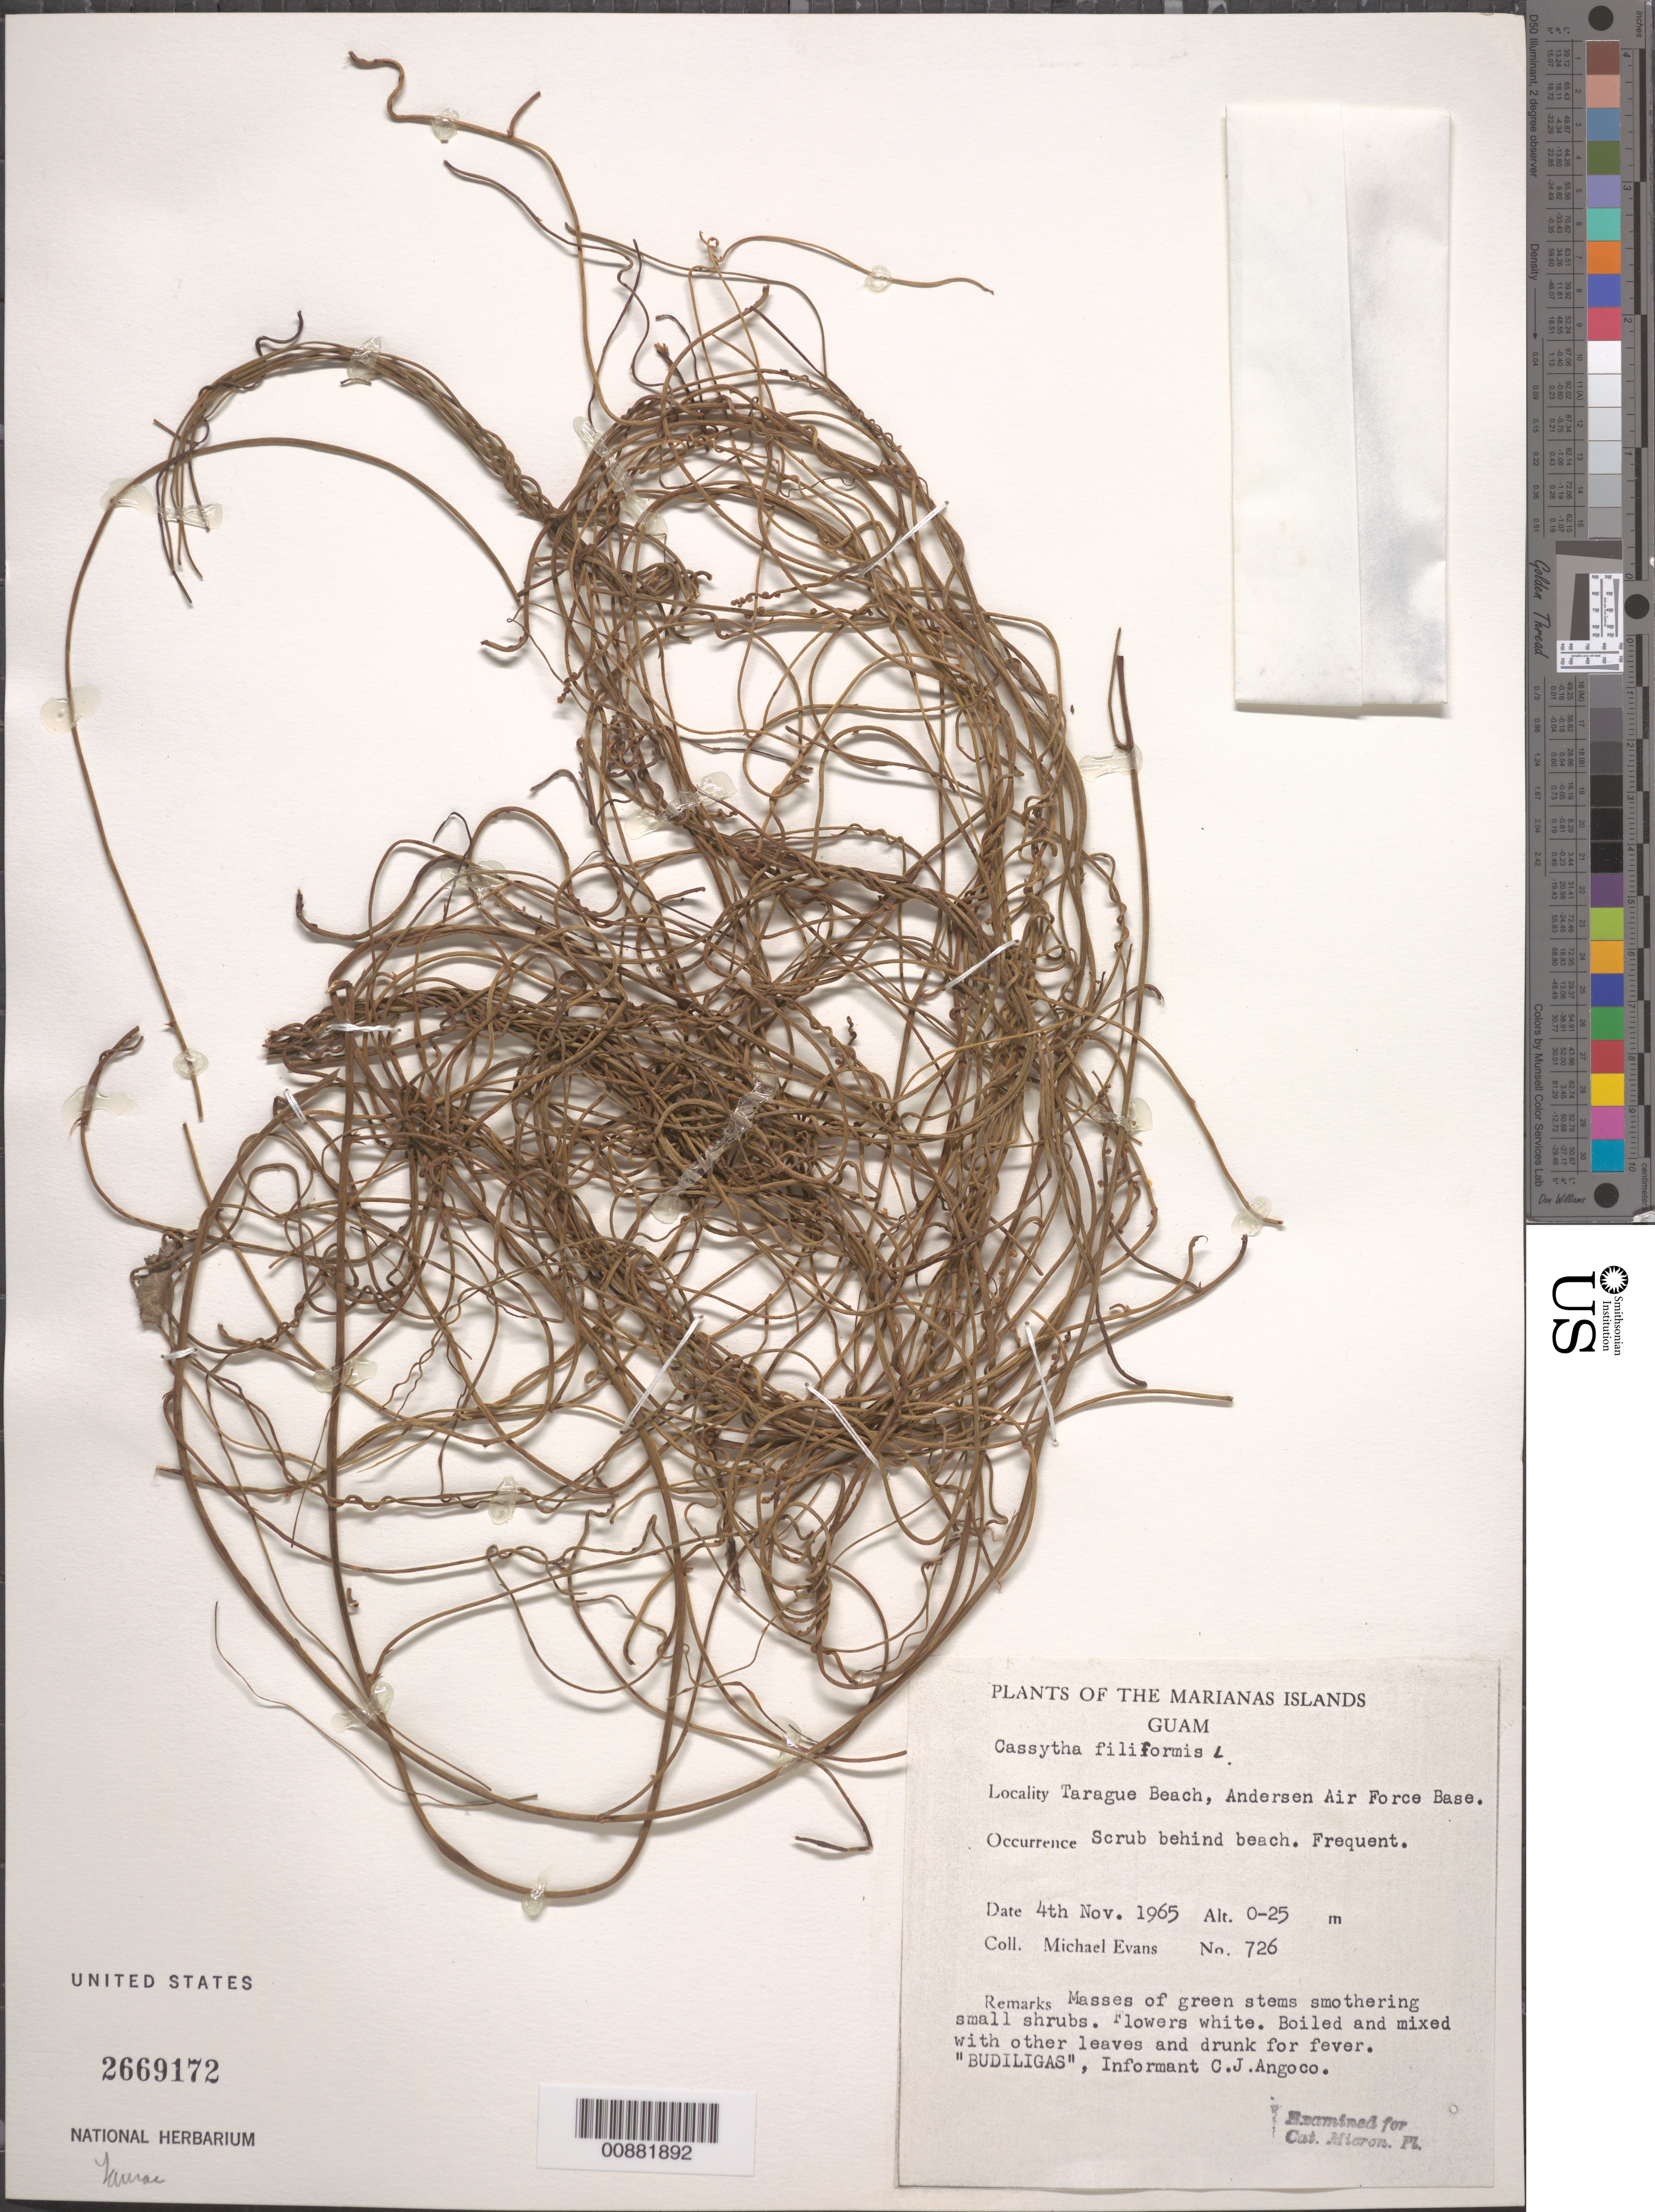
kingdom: Plantae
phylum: Tracheophyta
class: Magnoliopsida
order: Laurales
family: Lauraceae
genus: Cassytha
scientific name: Cassytha filiformis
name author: L.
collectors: M. Evans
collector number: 726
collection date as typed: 04 Nov 1965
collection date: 1965-11-04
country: Guam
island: Guam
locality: Tarague Beach, Andersen Air force Base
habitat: Scrub behind beach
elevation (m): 0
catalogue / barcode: US 2669172